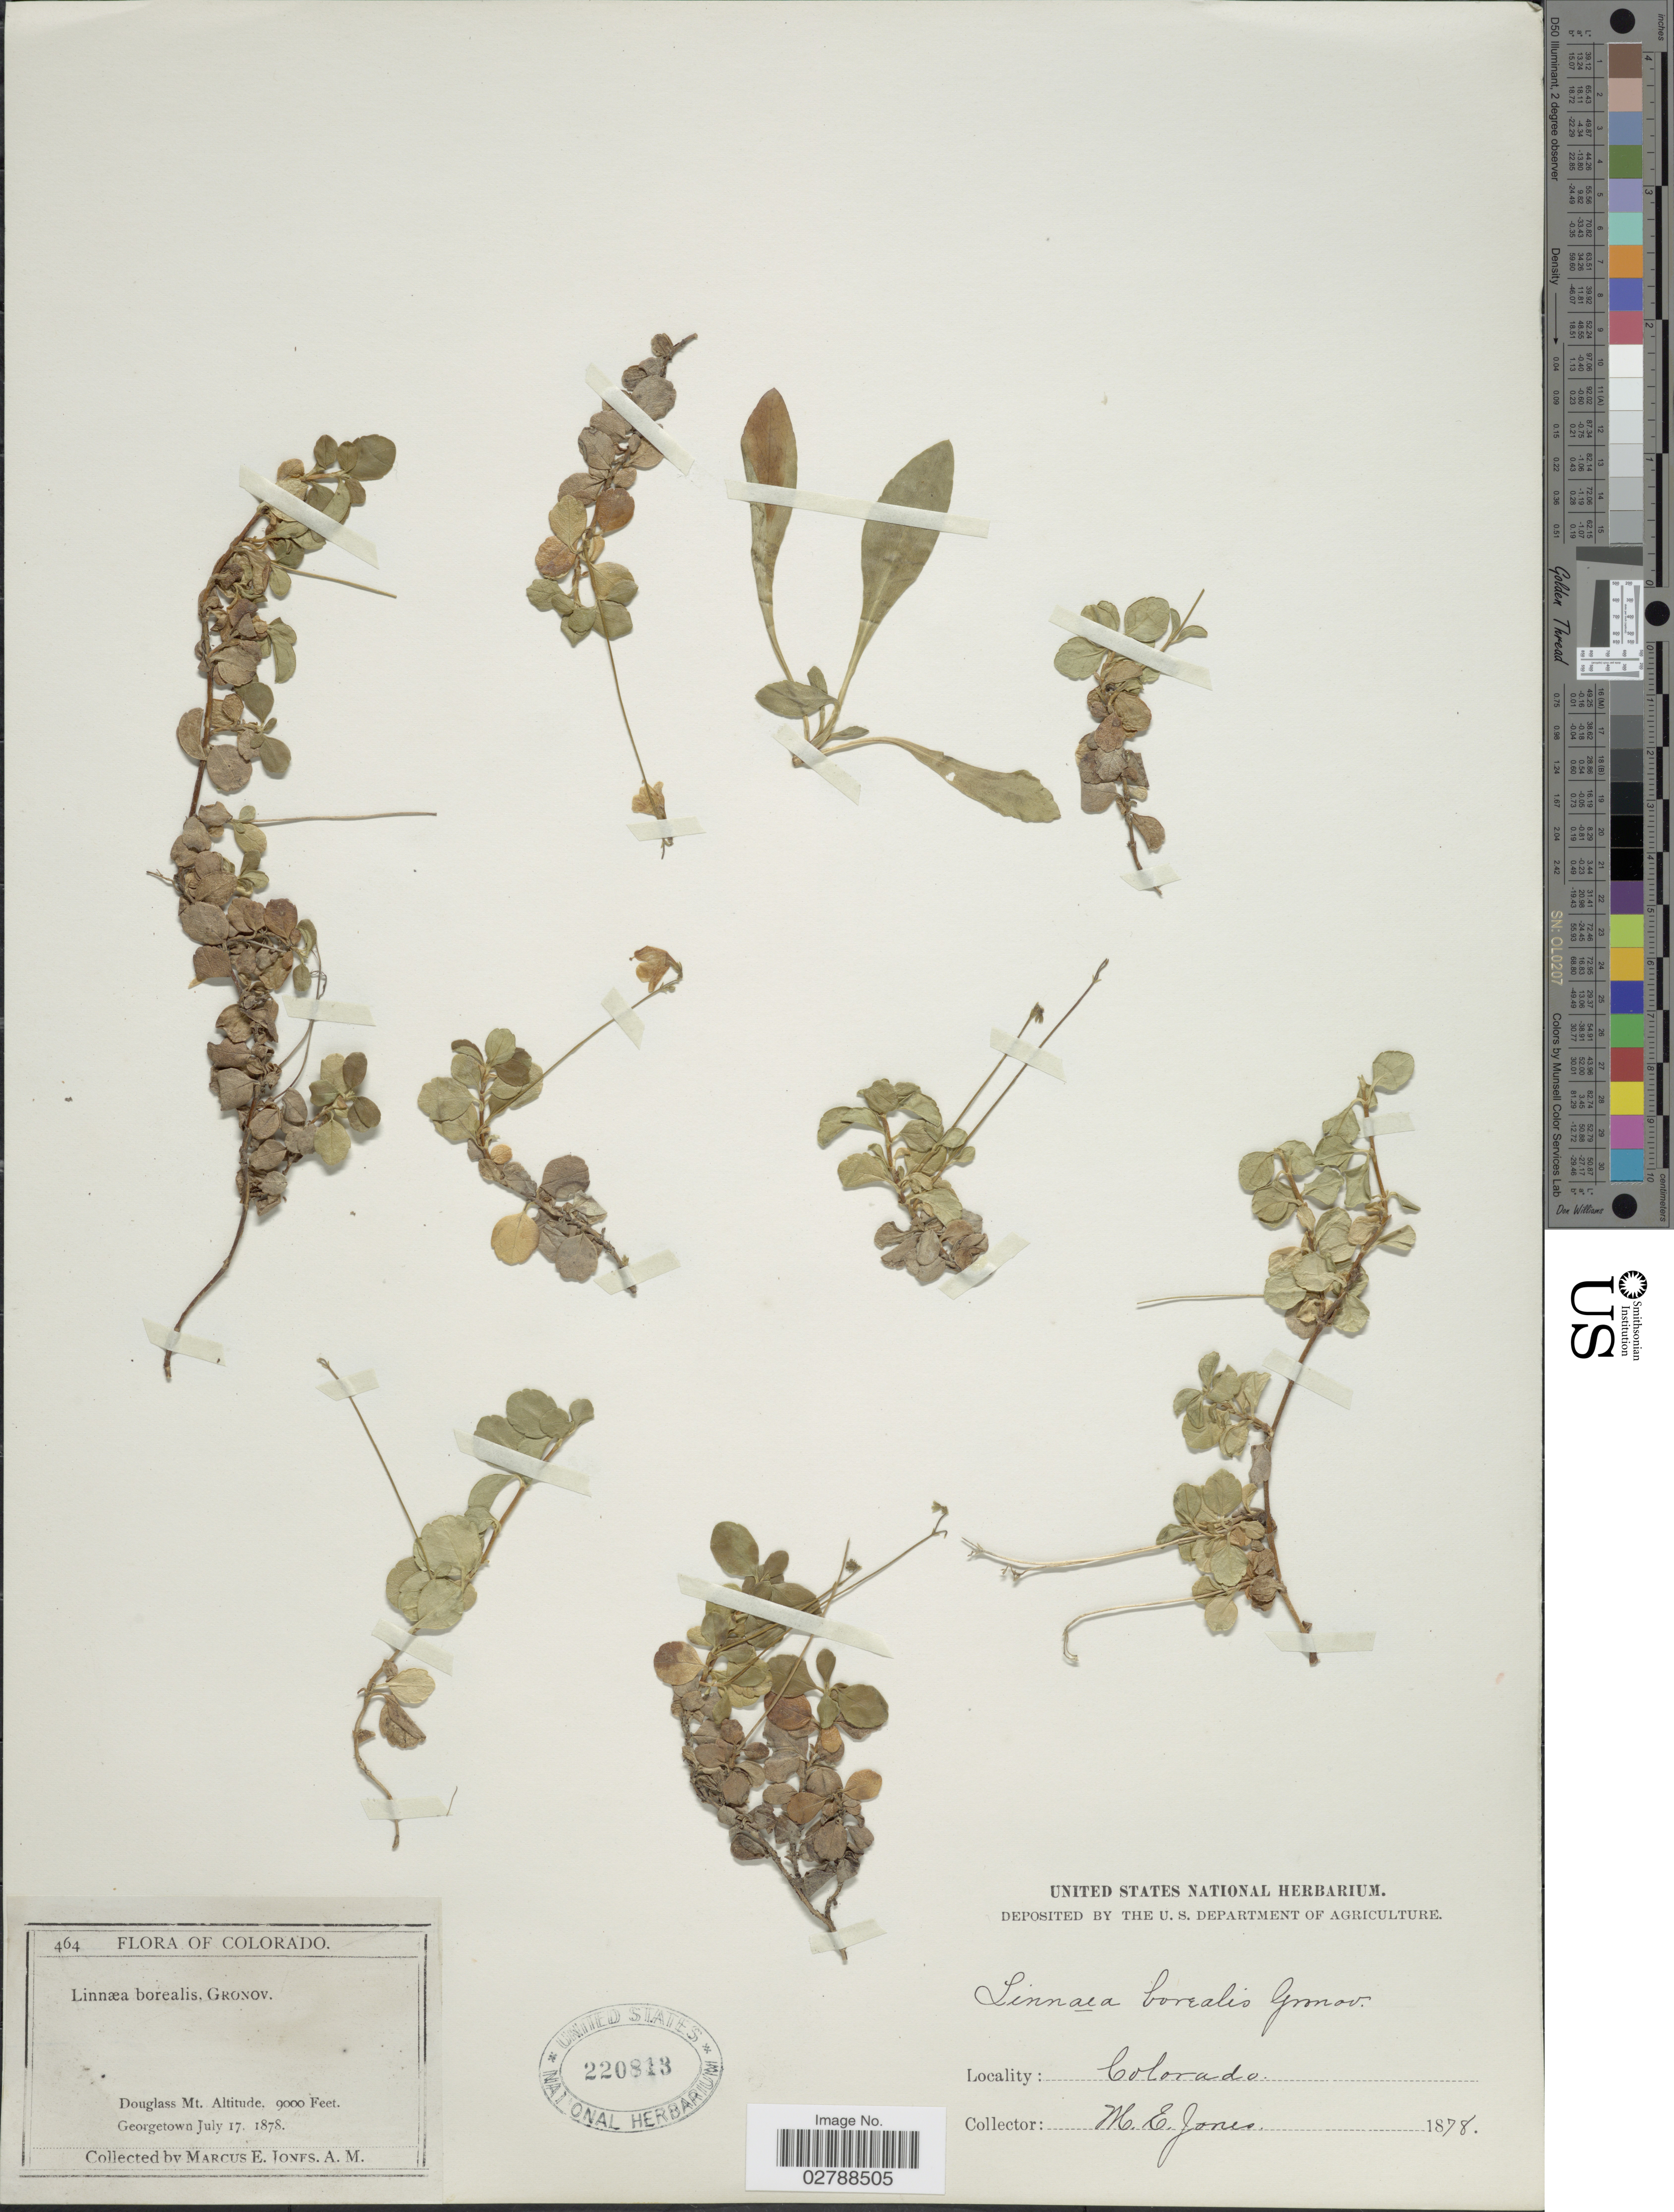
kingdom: Plantae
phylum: Tracheophyta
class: Magnoliopsida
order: Dipsacales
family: Caprifoliaceae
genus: Linnaea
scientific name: Linnaea borealis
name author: L.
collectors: M. E. Jones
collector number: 464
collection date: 1878-07-17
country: United States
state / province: Colorado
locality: Douglass Mt. Georgetown.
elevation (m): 2743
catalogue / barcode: US 220813